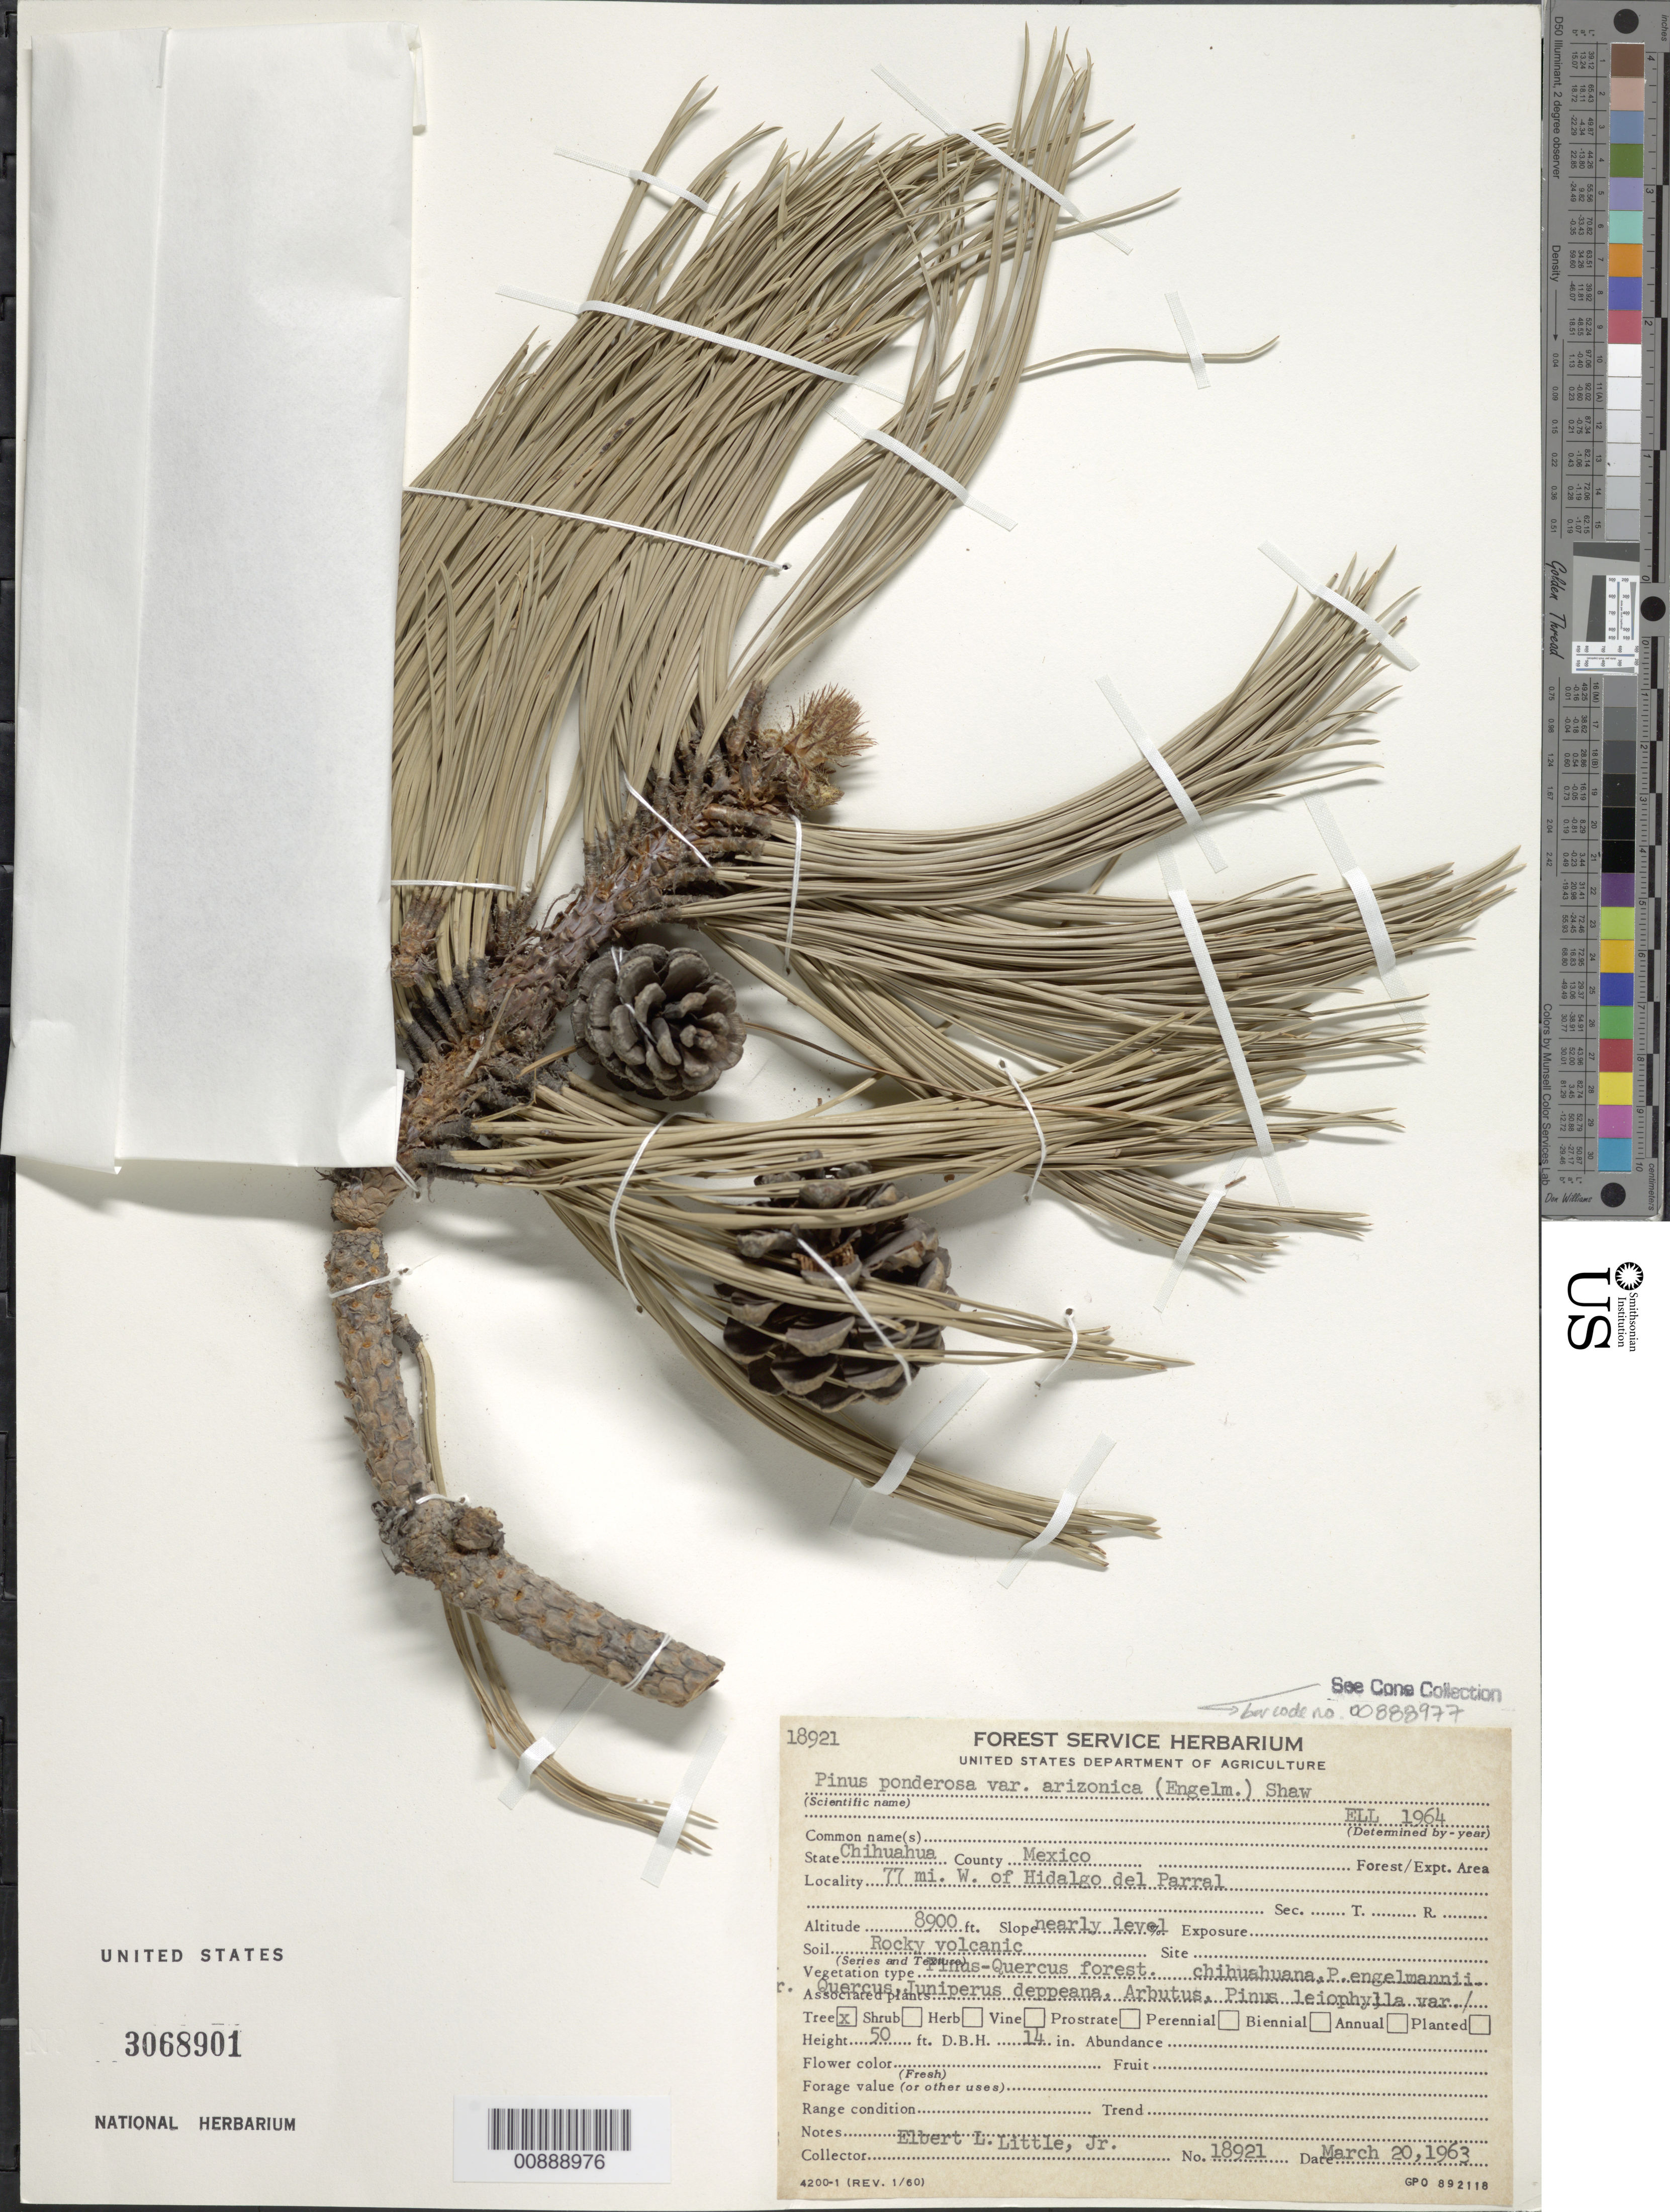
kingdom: Plantae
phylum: Tracheophyta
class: Pinopsida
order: Pinales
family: Pinaceae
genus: Pinus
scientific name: Pinus ponderosa var. arizonica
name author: (Engelm.) Shaw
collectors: E. L. Little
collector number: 18921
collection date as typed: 20 Mar 1963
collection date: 1963-03-20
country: Mexico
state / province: Chihuahua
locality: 77 mi. W of Hidalgo del Parral, Chihuahua.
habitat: Pinus-Quercus forest, slope nearly level, soil rocky volcanic. Assoc. plants: Quercus, Juniperus deppeana, Arbutus ..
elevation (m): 2713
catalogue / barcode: US 3068901